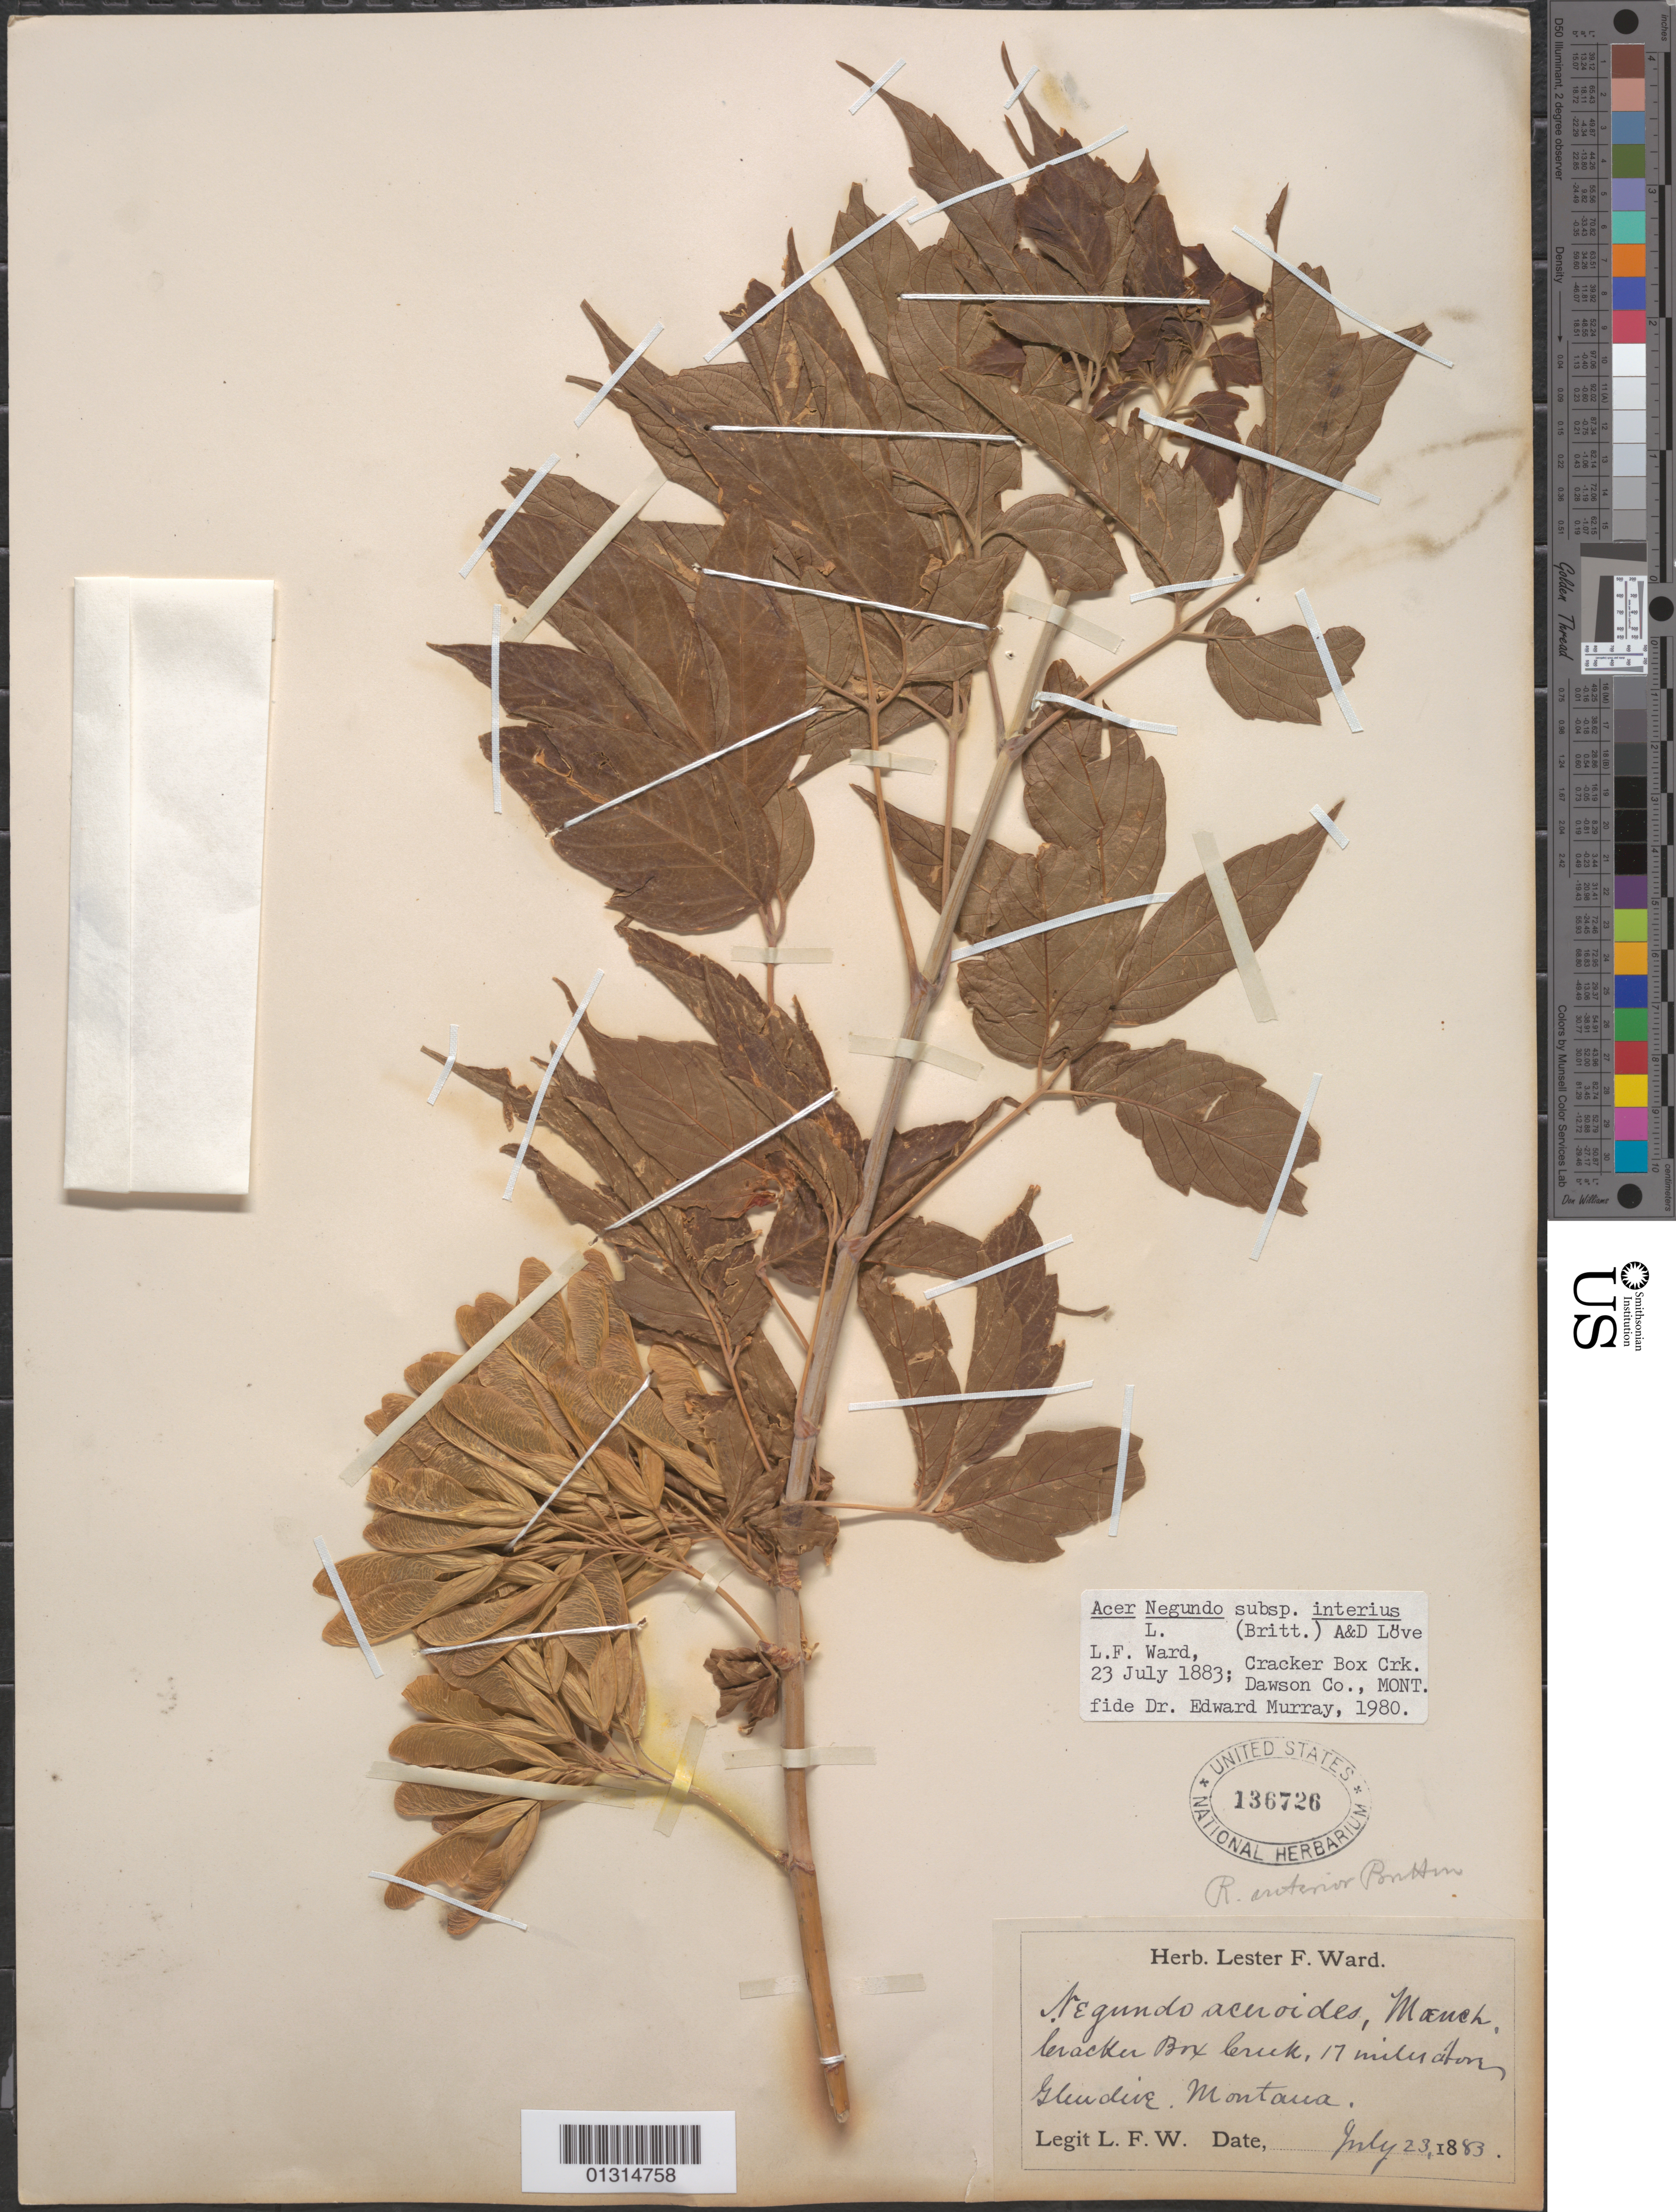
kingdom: Plantae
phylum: Tracheophyta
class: Magnoliopsida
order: Sapindales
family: Sapindaceae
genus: Acer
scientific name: Acer negundo subsp. interius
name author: (Britton) Á. Löve & D. Löve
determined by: Murray, Edward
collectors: L. F. Ward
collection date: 1883-07-23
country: United States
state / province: Montana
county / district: Dawson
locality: Cracker Box Creek, 17 miles from Glendive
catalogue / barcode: US 136726